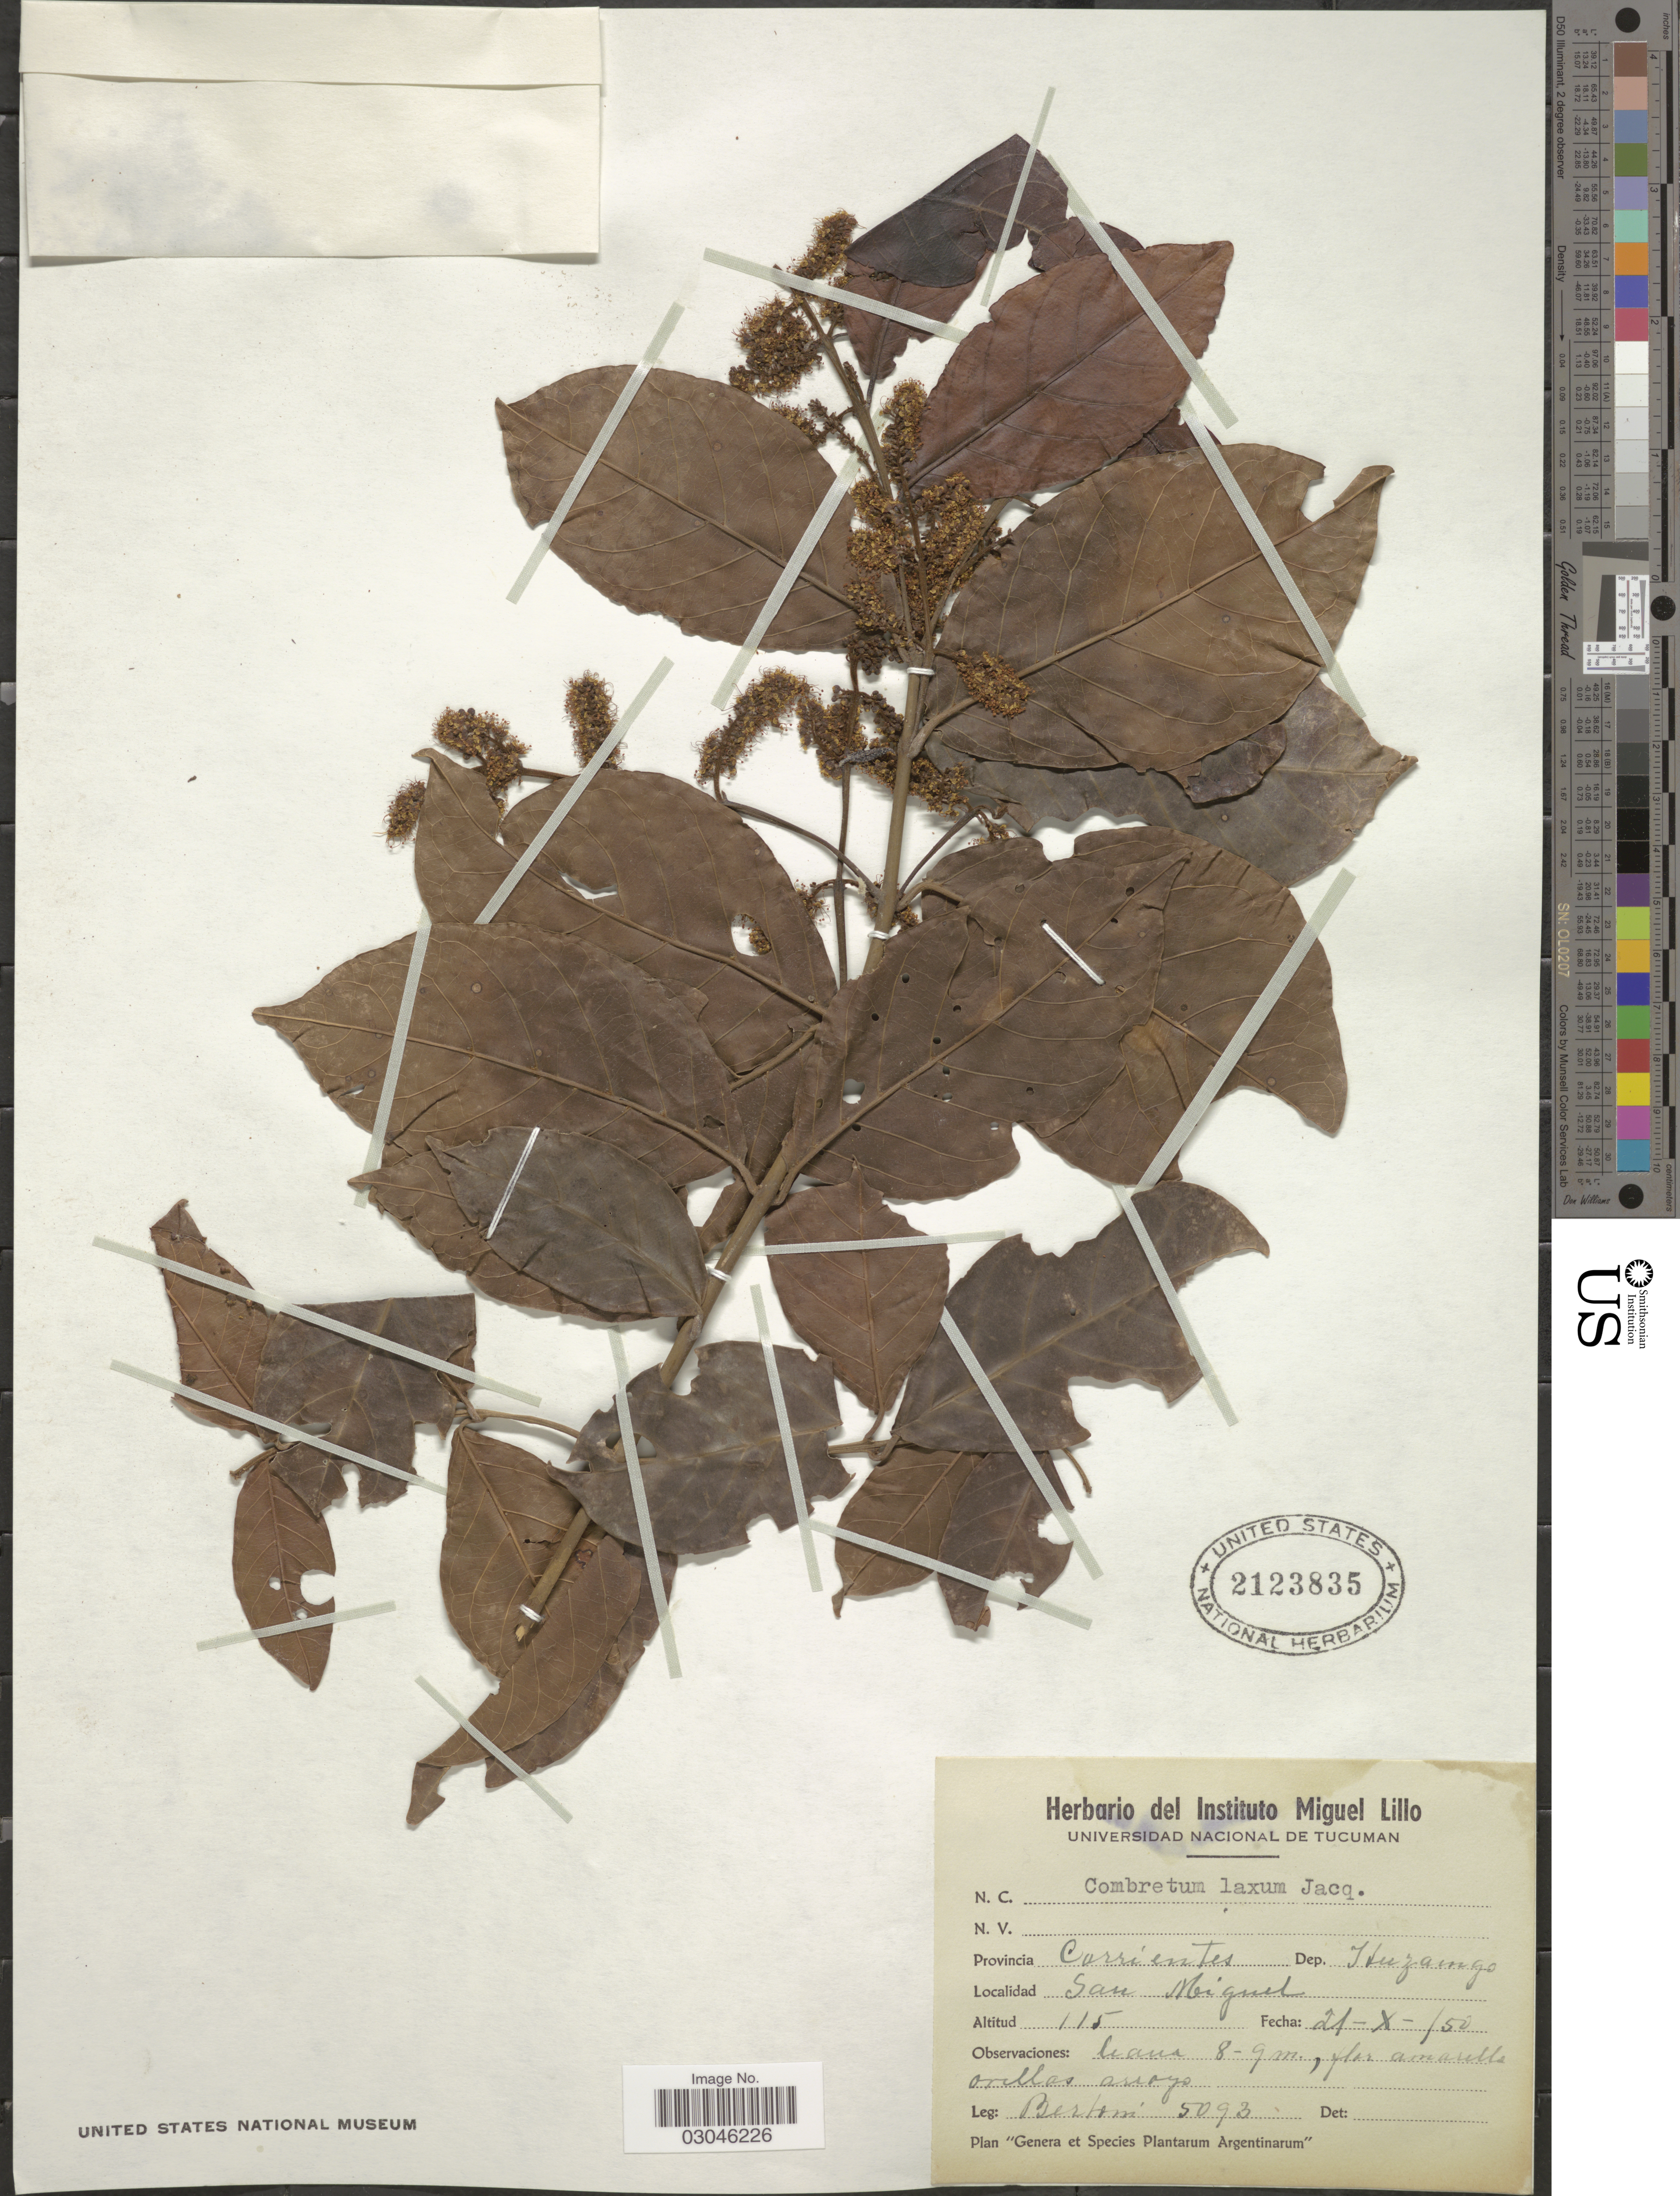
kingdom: Plantae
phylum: Tracheophyta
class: Magnoliopsida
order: Myrtales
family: Combretaceae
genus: Combretum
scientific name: Combretum laxum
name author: Jacq.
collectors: -- Bertoni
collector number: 5093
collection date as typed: Transcribed d/m/y: 21/10/50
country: Argentina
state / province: Corrientes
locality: Dep. Ituzaingo. San Miguel.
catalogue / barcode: US 2123835